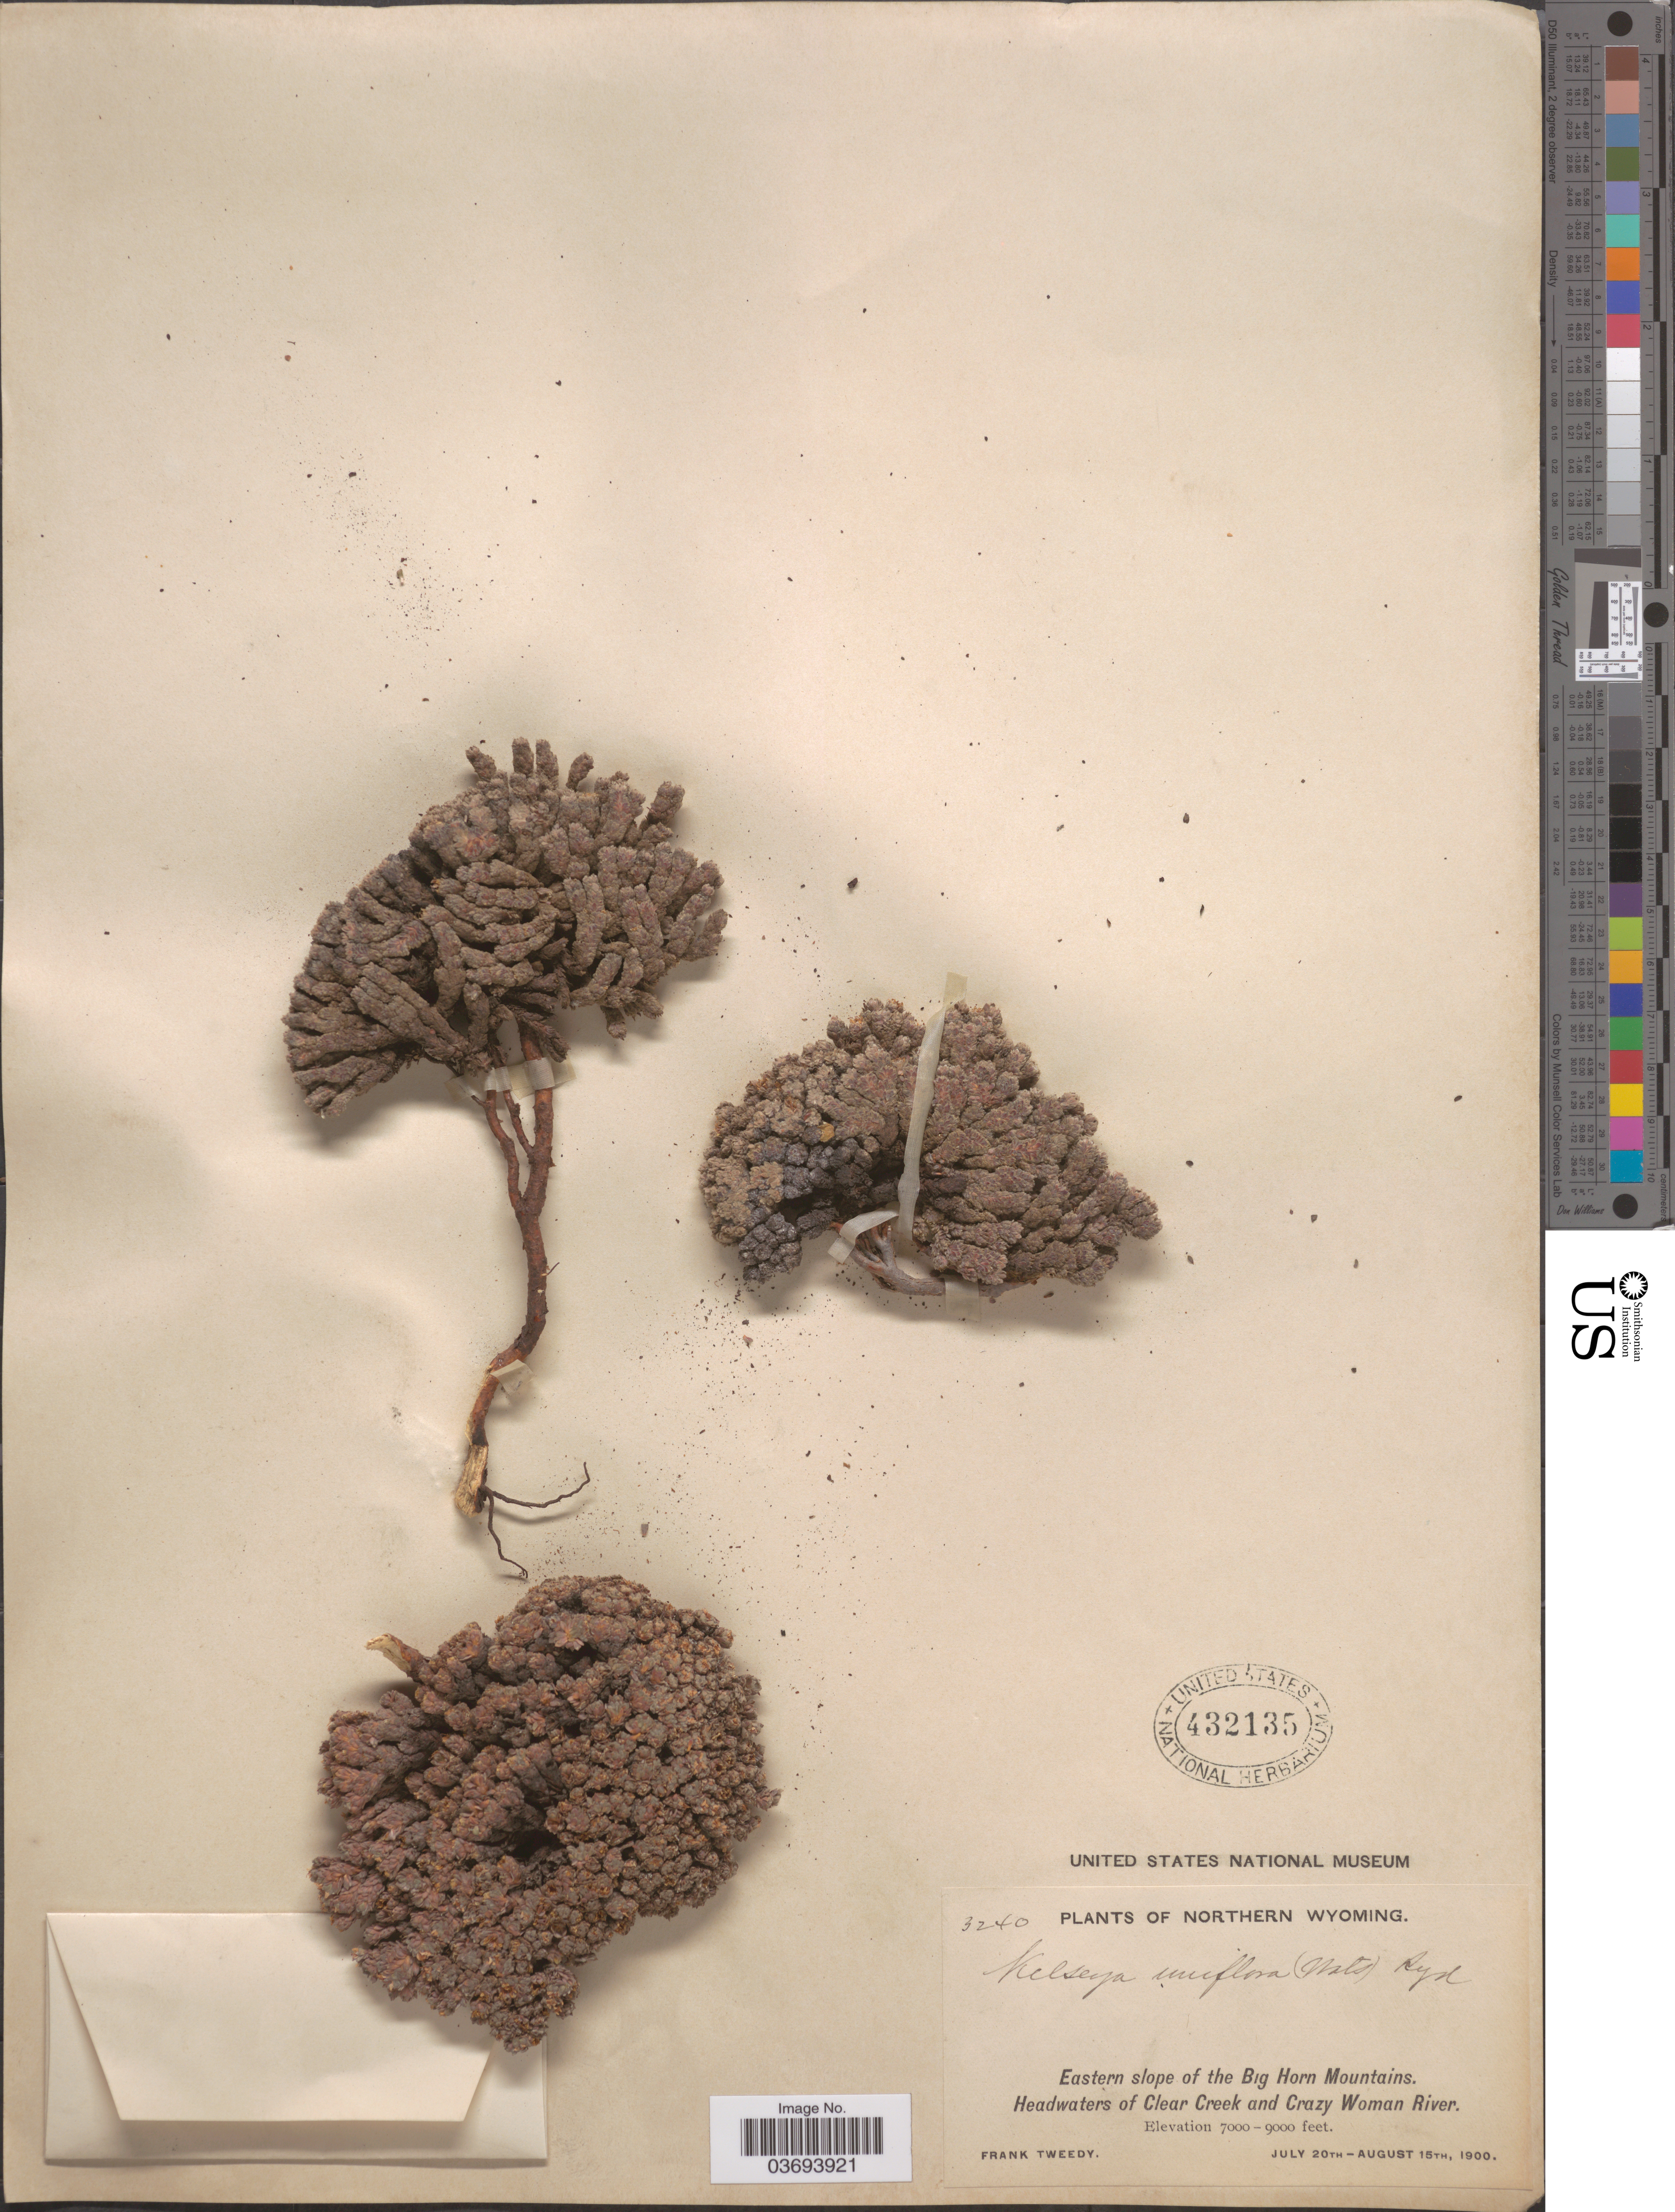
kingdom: Plantae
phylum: Tracheophyta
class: Magnoliopsida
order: Rosales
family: Rosaceae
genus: Kelseya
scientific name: Kelseya uniflora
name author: Rydb.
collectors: F. Tweedy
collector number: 3240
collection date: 1900-07-20/1900-08-15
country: United States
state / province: Wyoming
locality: Northern Wyoming. Eastern slope of the Big Horn Mountains. Headwaters of Clear Creek and Crazy Woman River.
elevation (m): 2134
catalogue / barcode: US 432135